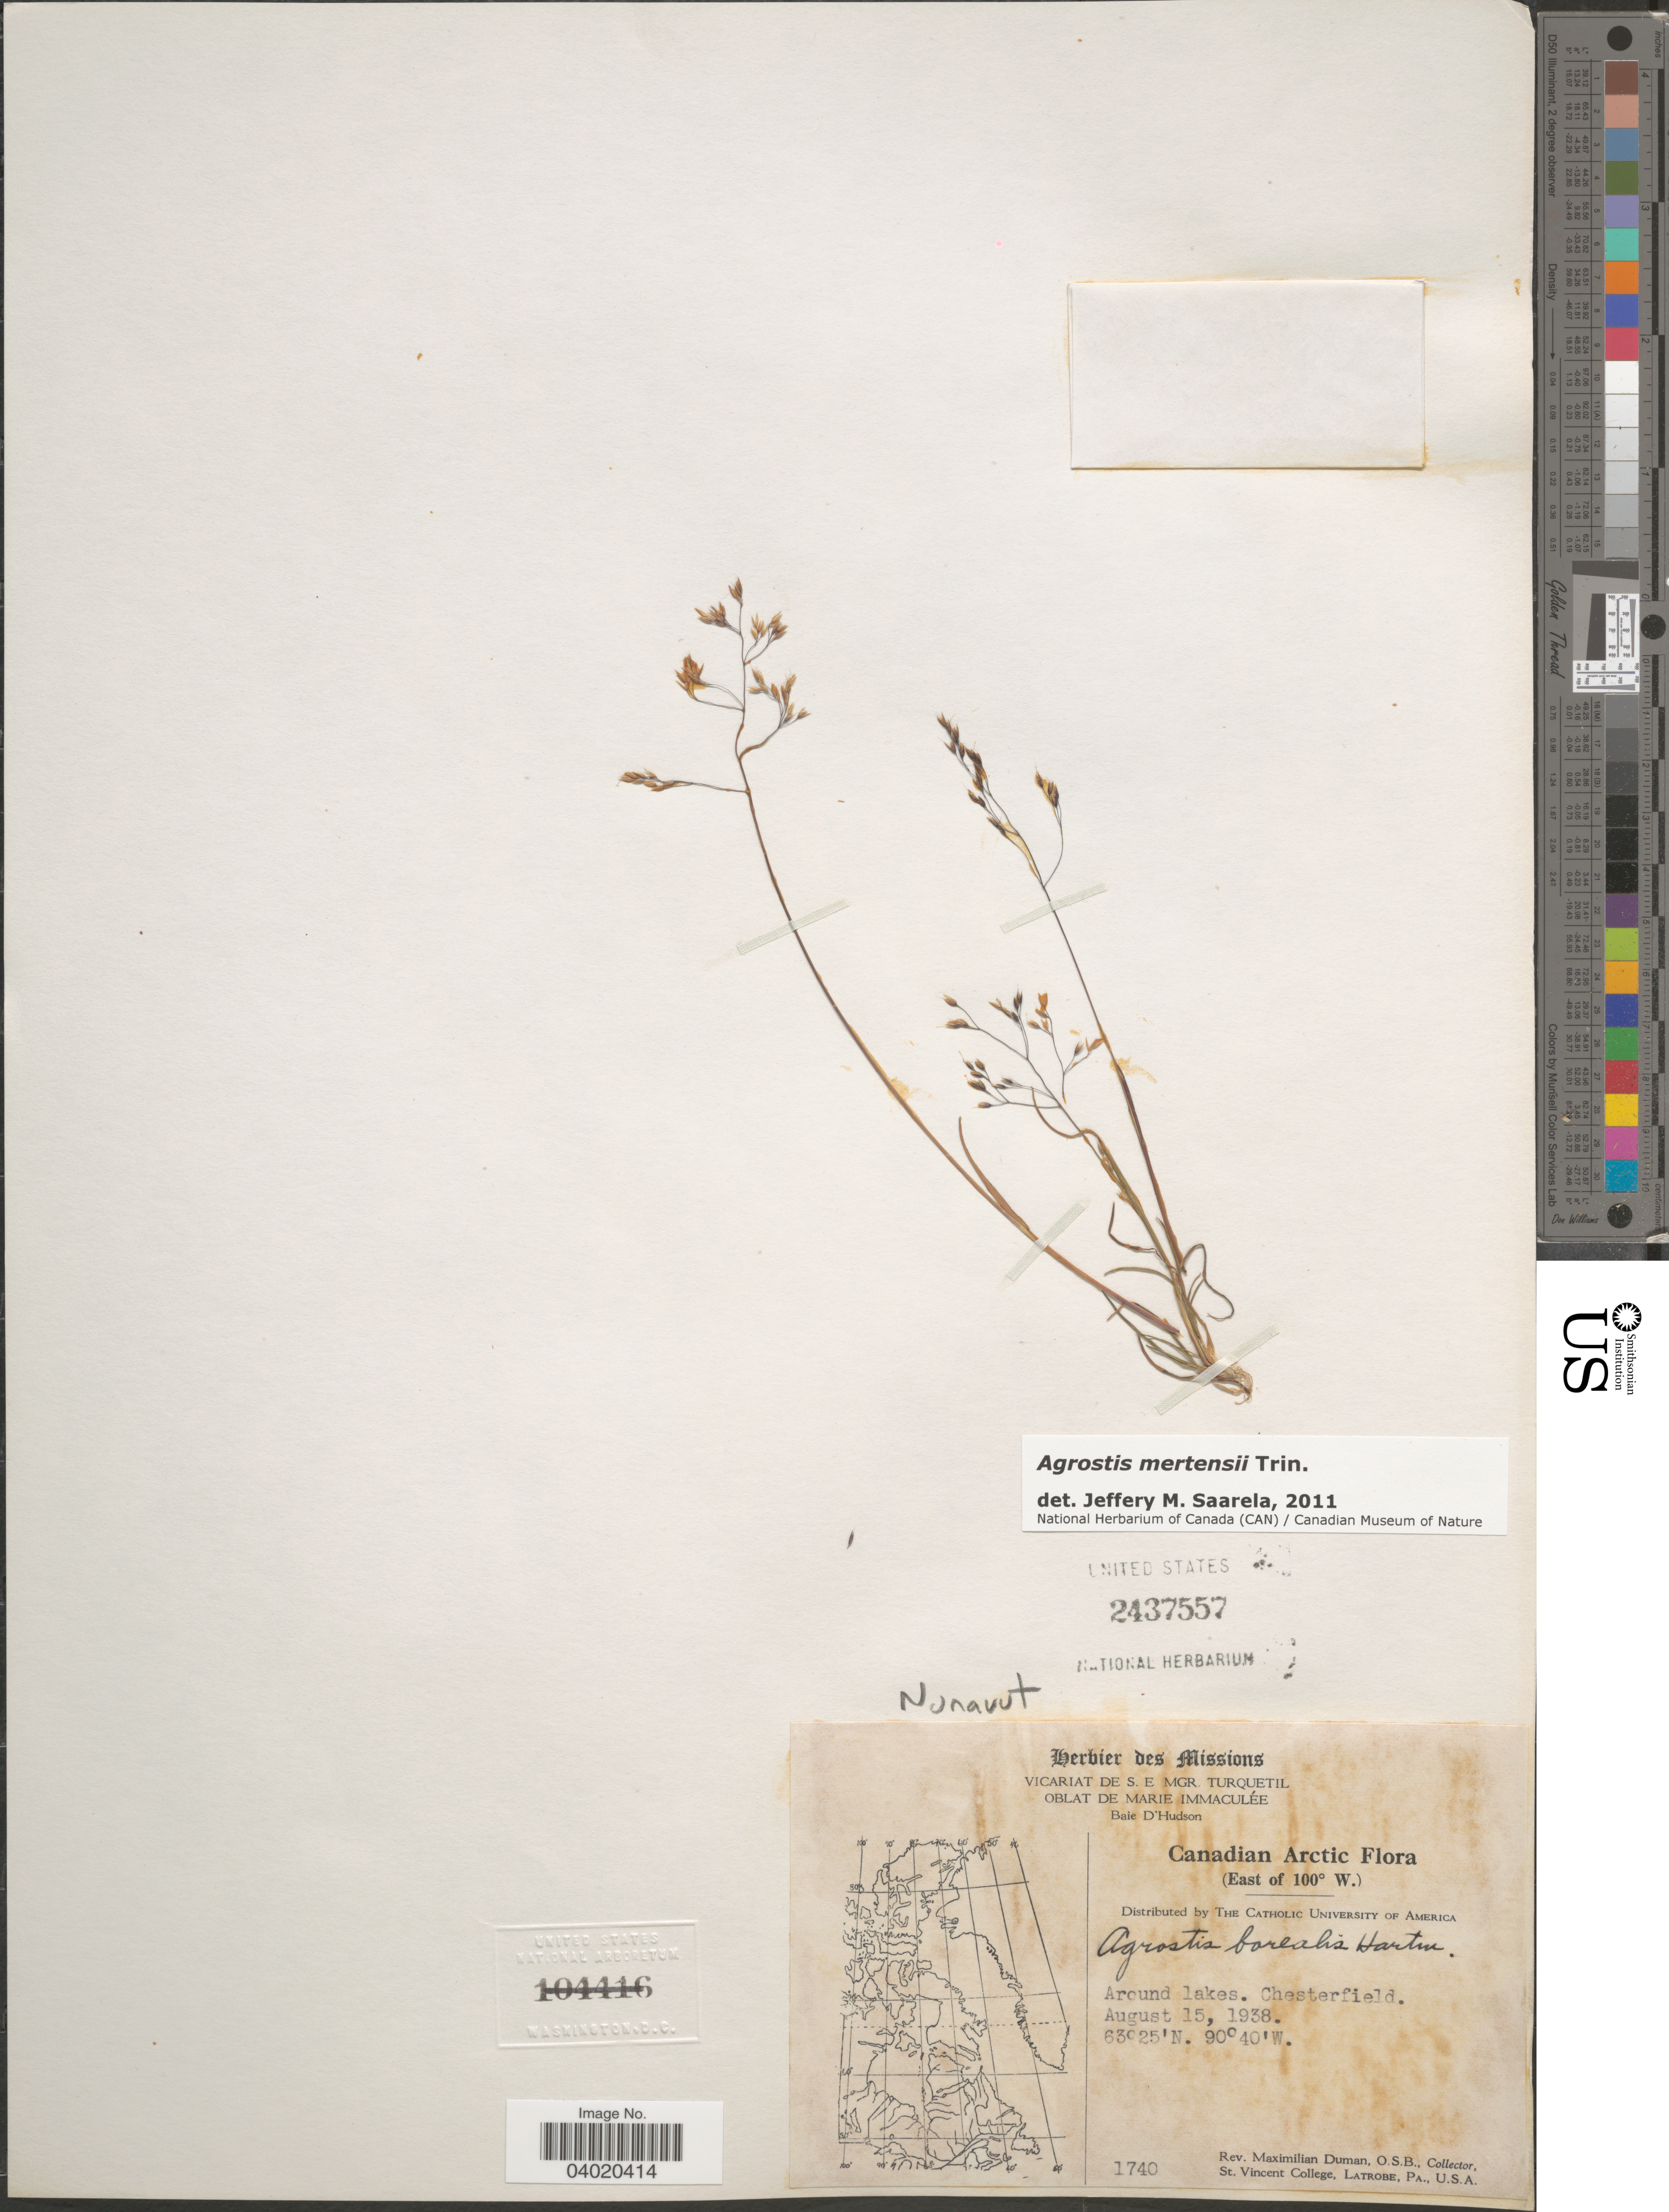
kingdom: Plantae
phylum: Tracheophyta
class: Liliopsida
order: Poales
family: Poaceae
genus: Agrostis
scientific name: Agrostis mertensii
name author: Trin.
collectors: M. Duman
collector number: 1740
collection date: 1938-08-15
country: Canada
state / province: Nunavut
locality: Canadian Arctic (East of 100°W). Around lakes. Chesterfield.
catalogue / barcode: US 2437557